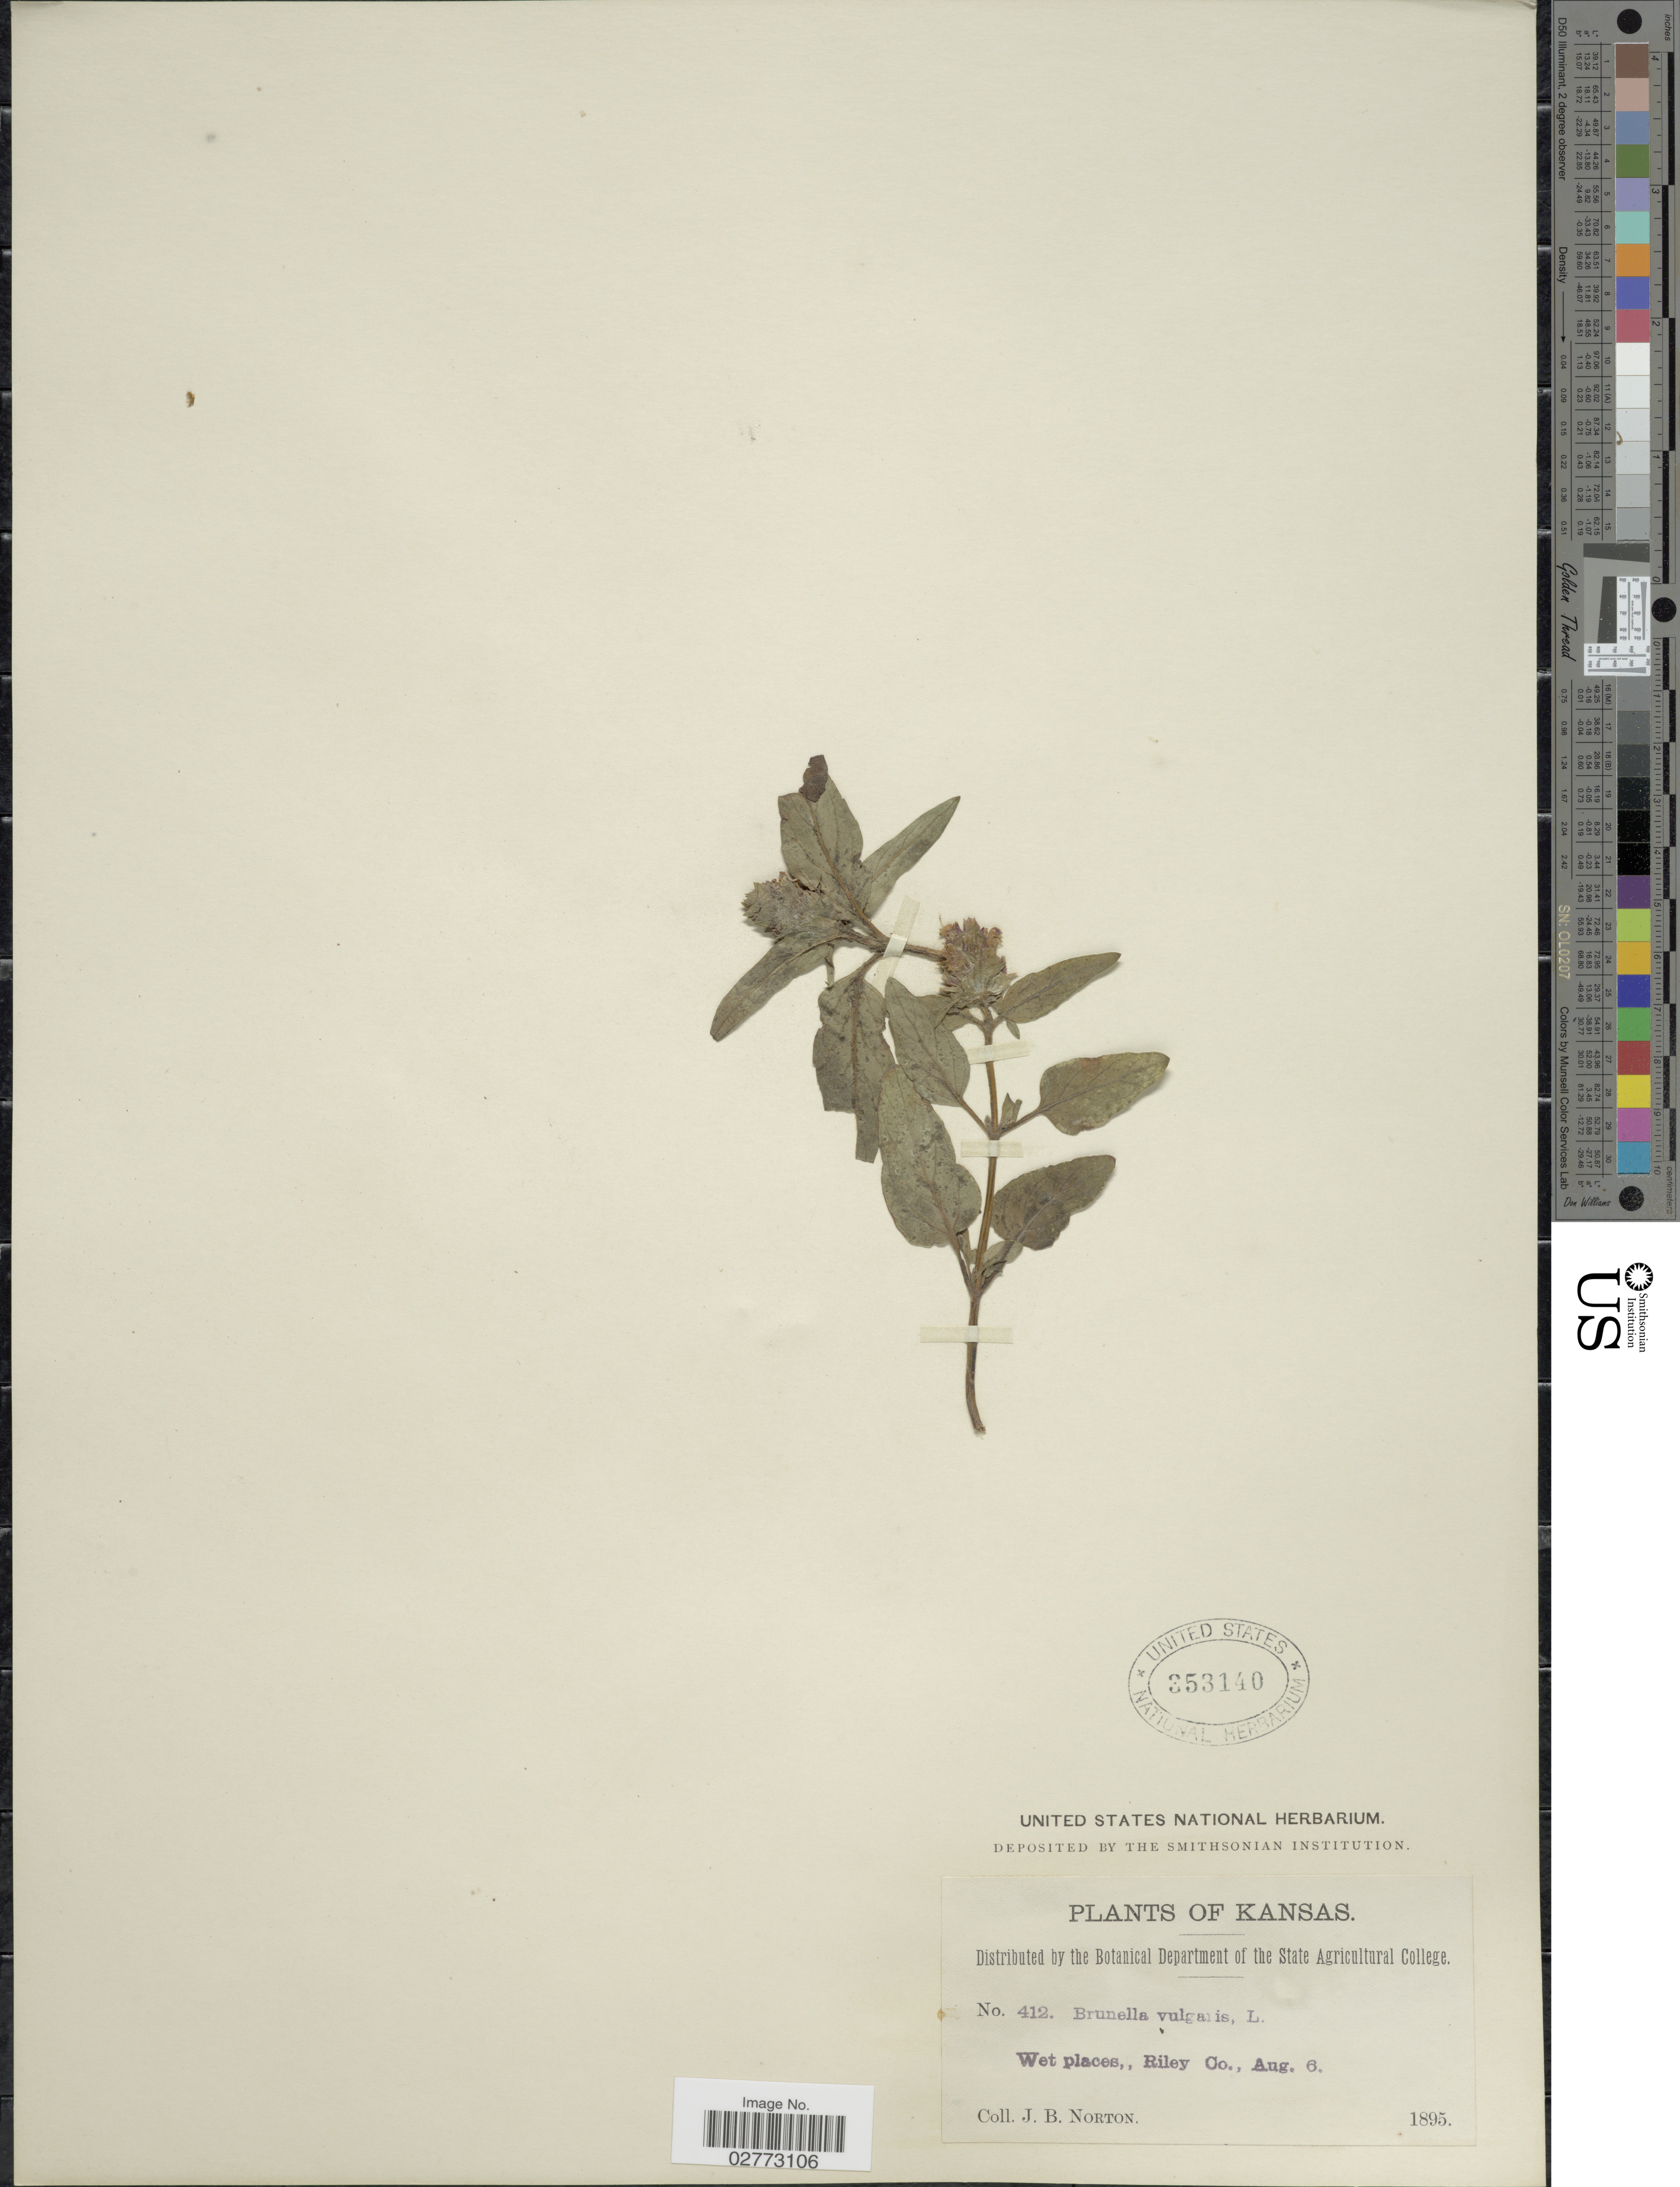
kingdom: Plantae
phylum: Tracheophyta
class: Magnoliopsida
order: Lamiales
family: Lamiaceae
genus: Prunella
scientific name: Prunella vulgaris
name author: L.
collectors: J. B. Norton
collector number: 412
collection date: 1895-08-06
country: United States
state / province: Kansas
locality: Riley Co.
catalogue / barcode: US 353140